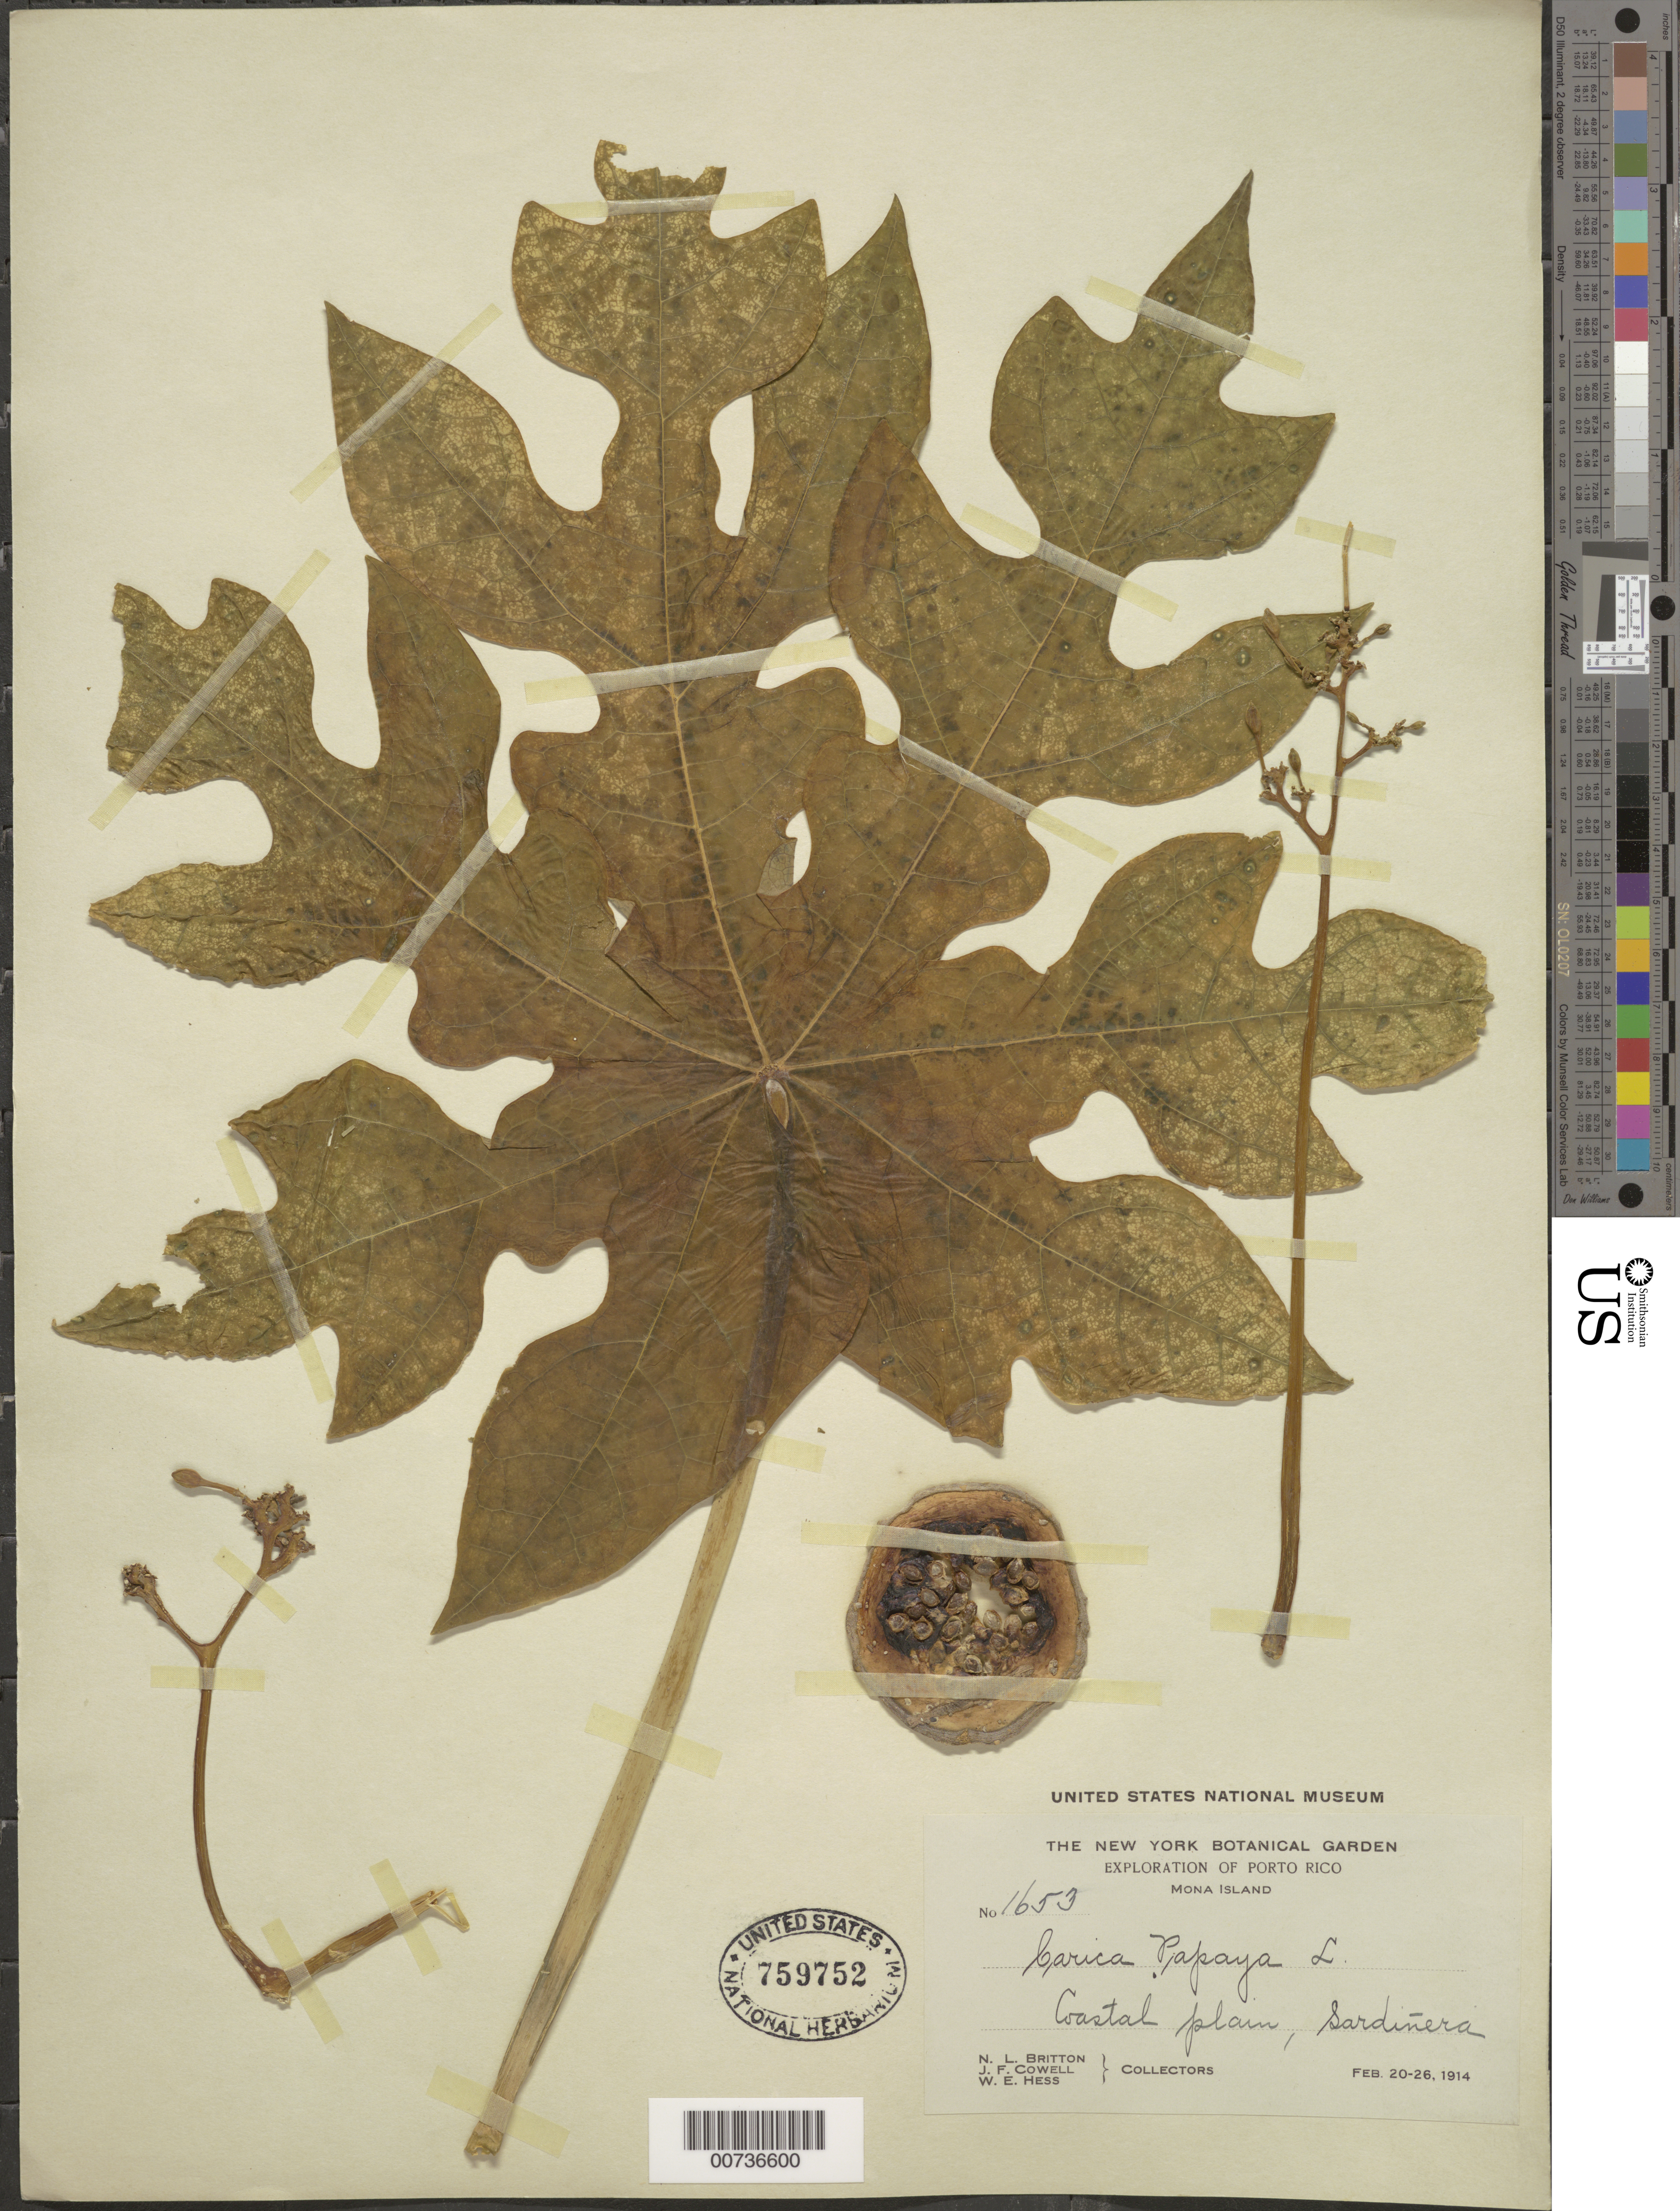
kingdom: Plantae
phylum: Tracheophyta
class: Magnoliopsida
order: Brassicales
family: Caricaceae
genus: Carica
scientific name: Carica papaya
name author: L.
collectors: N. Britton, J. F. Cowell & W. Hess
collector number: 1653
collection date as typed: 20 Feb 1914 to 26 Feb 1914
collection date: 1914-02-20/1914-02-26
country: Puerto Rico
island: Mona I.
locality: Sardinera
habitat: Coastal plain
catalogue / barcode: US 759752